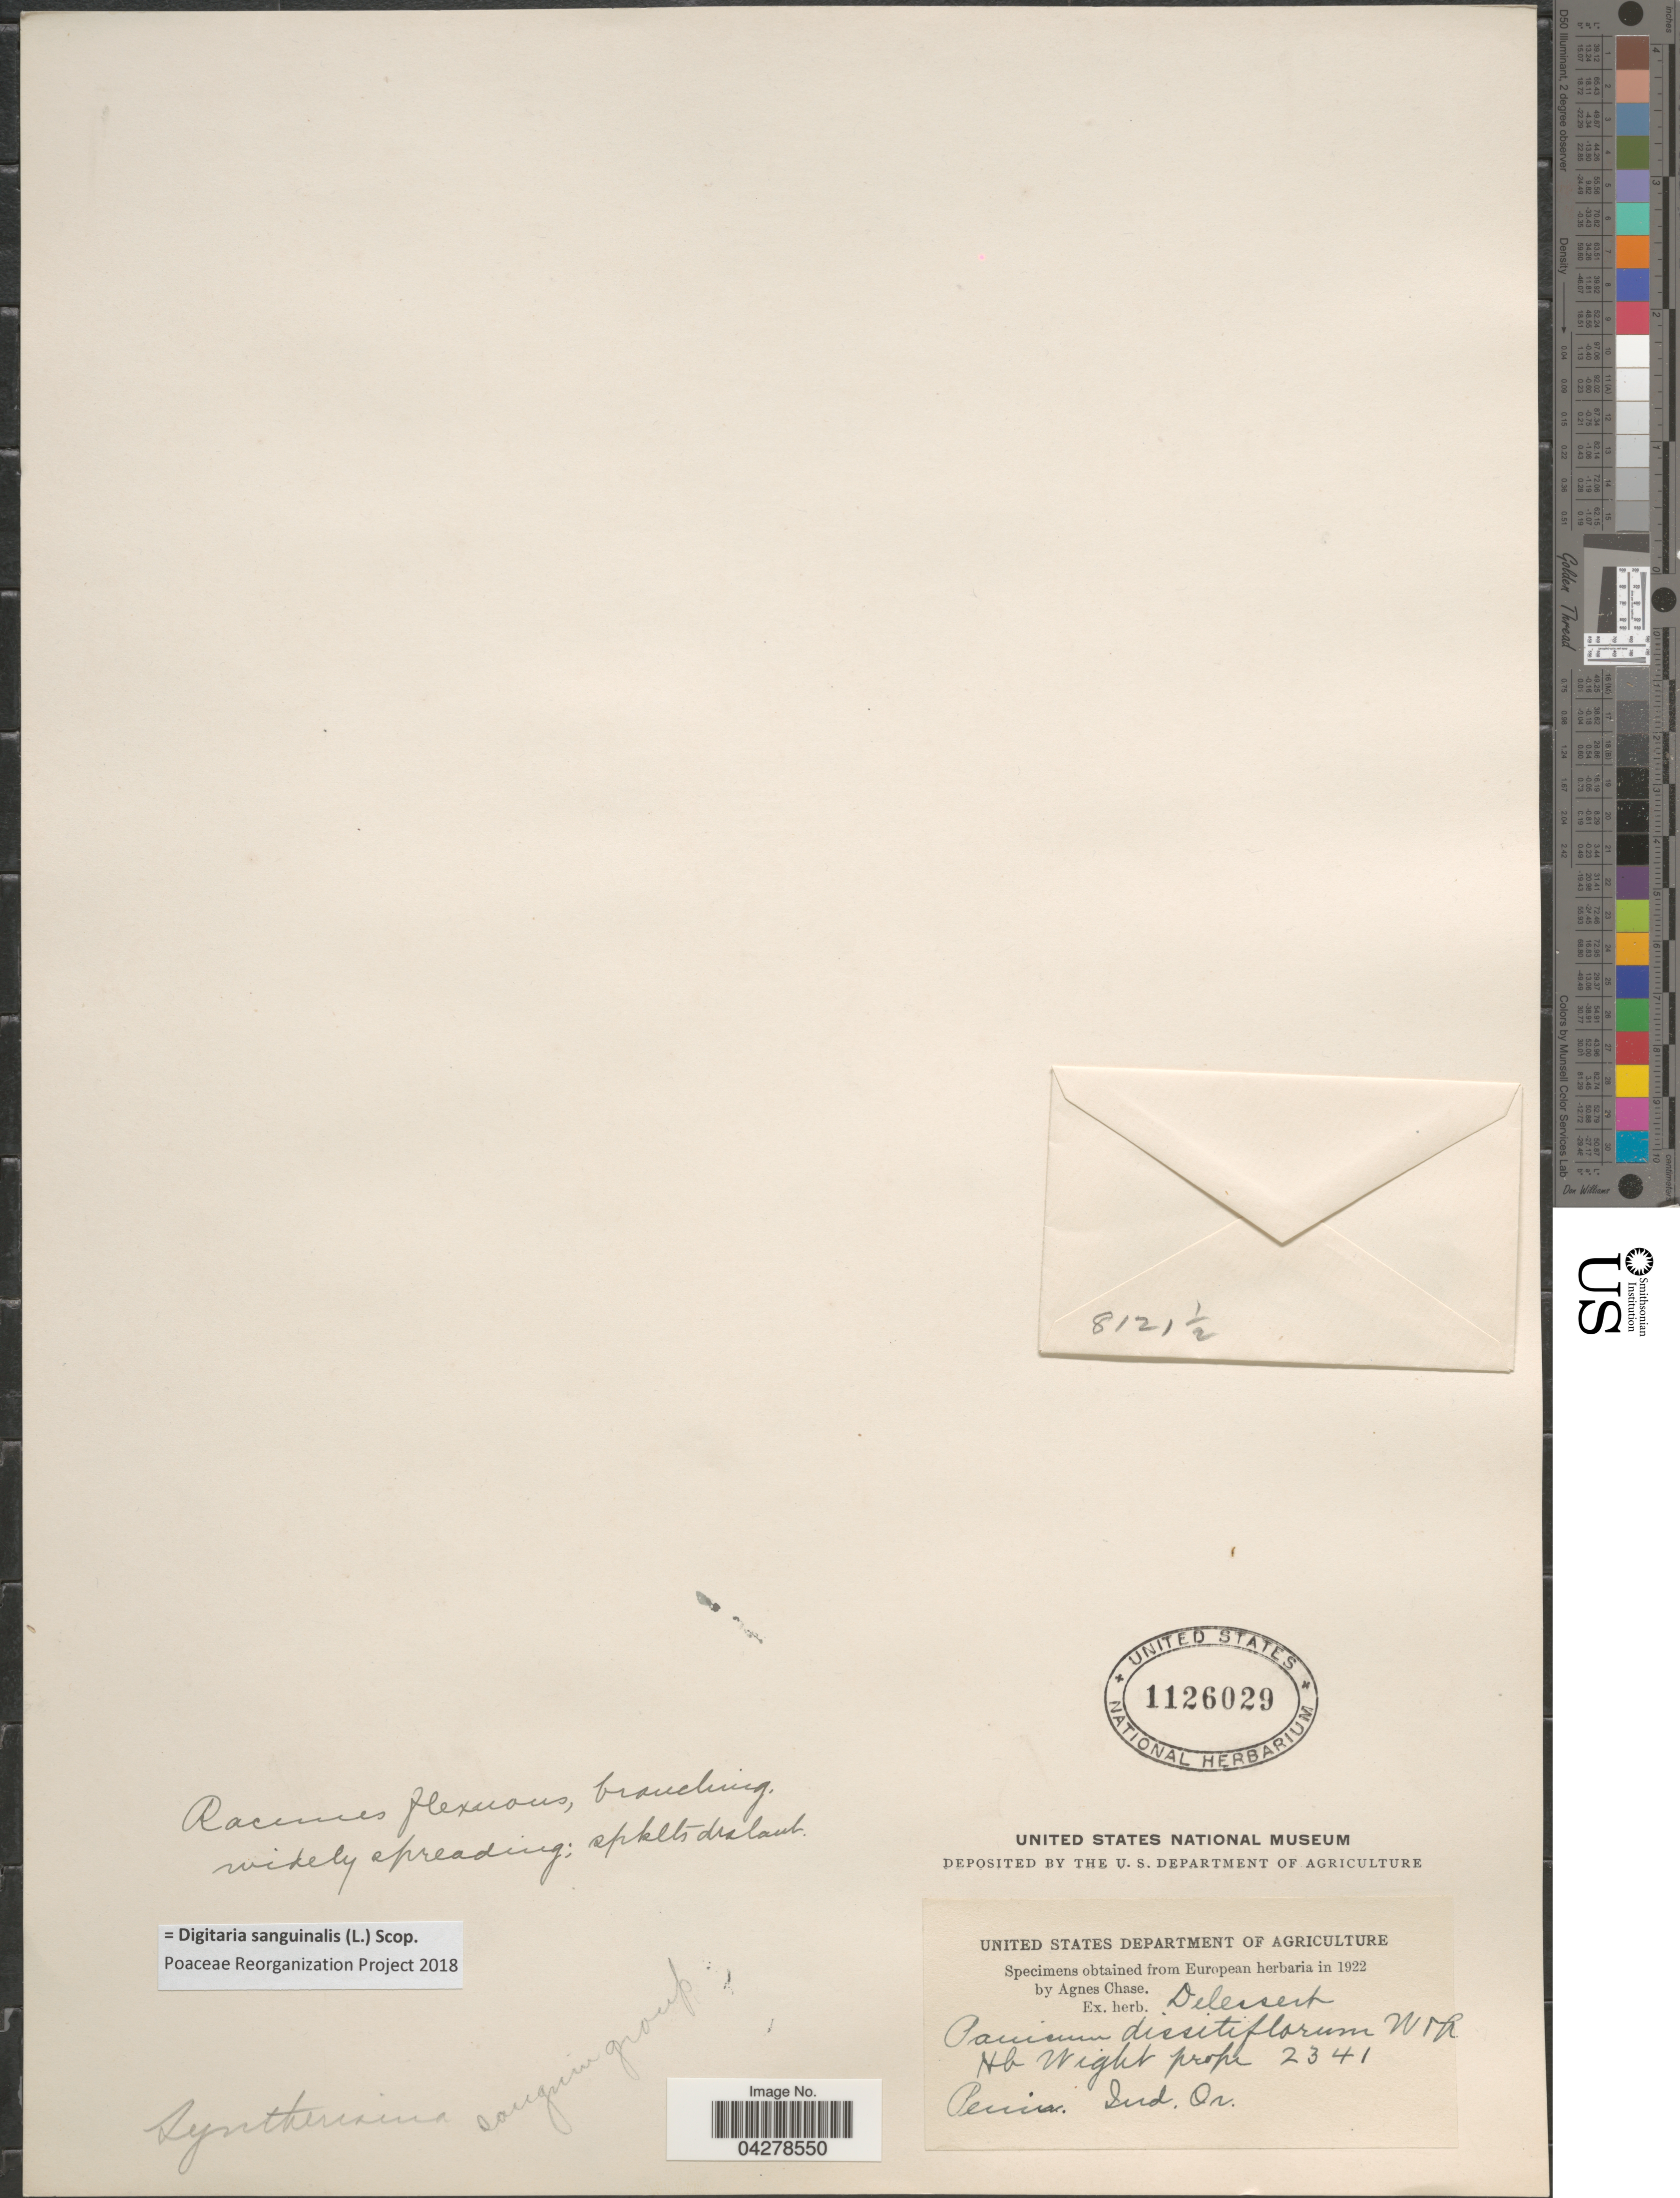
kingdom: Plantae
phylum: Tracheophyta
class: Liliopsida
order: Poales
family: Poaceae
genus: Digitaria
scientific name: Digitaria sanguinalis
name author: (L.) Scop.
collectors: ex Herb. Wight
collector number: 2341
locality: Penin. Ind. Or.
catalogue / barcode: US 1126029